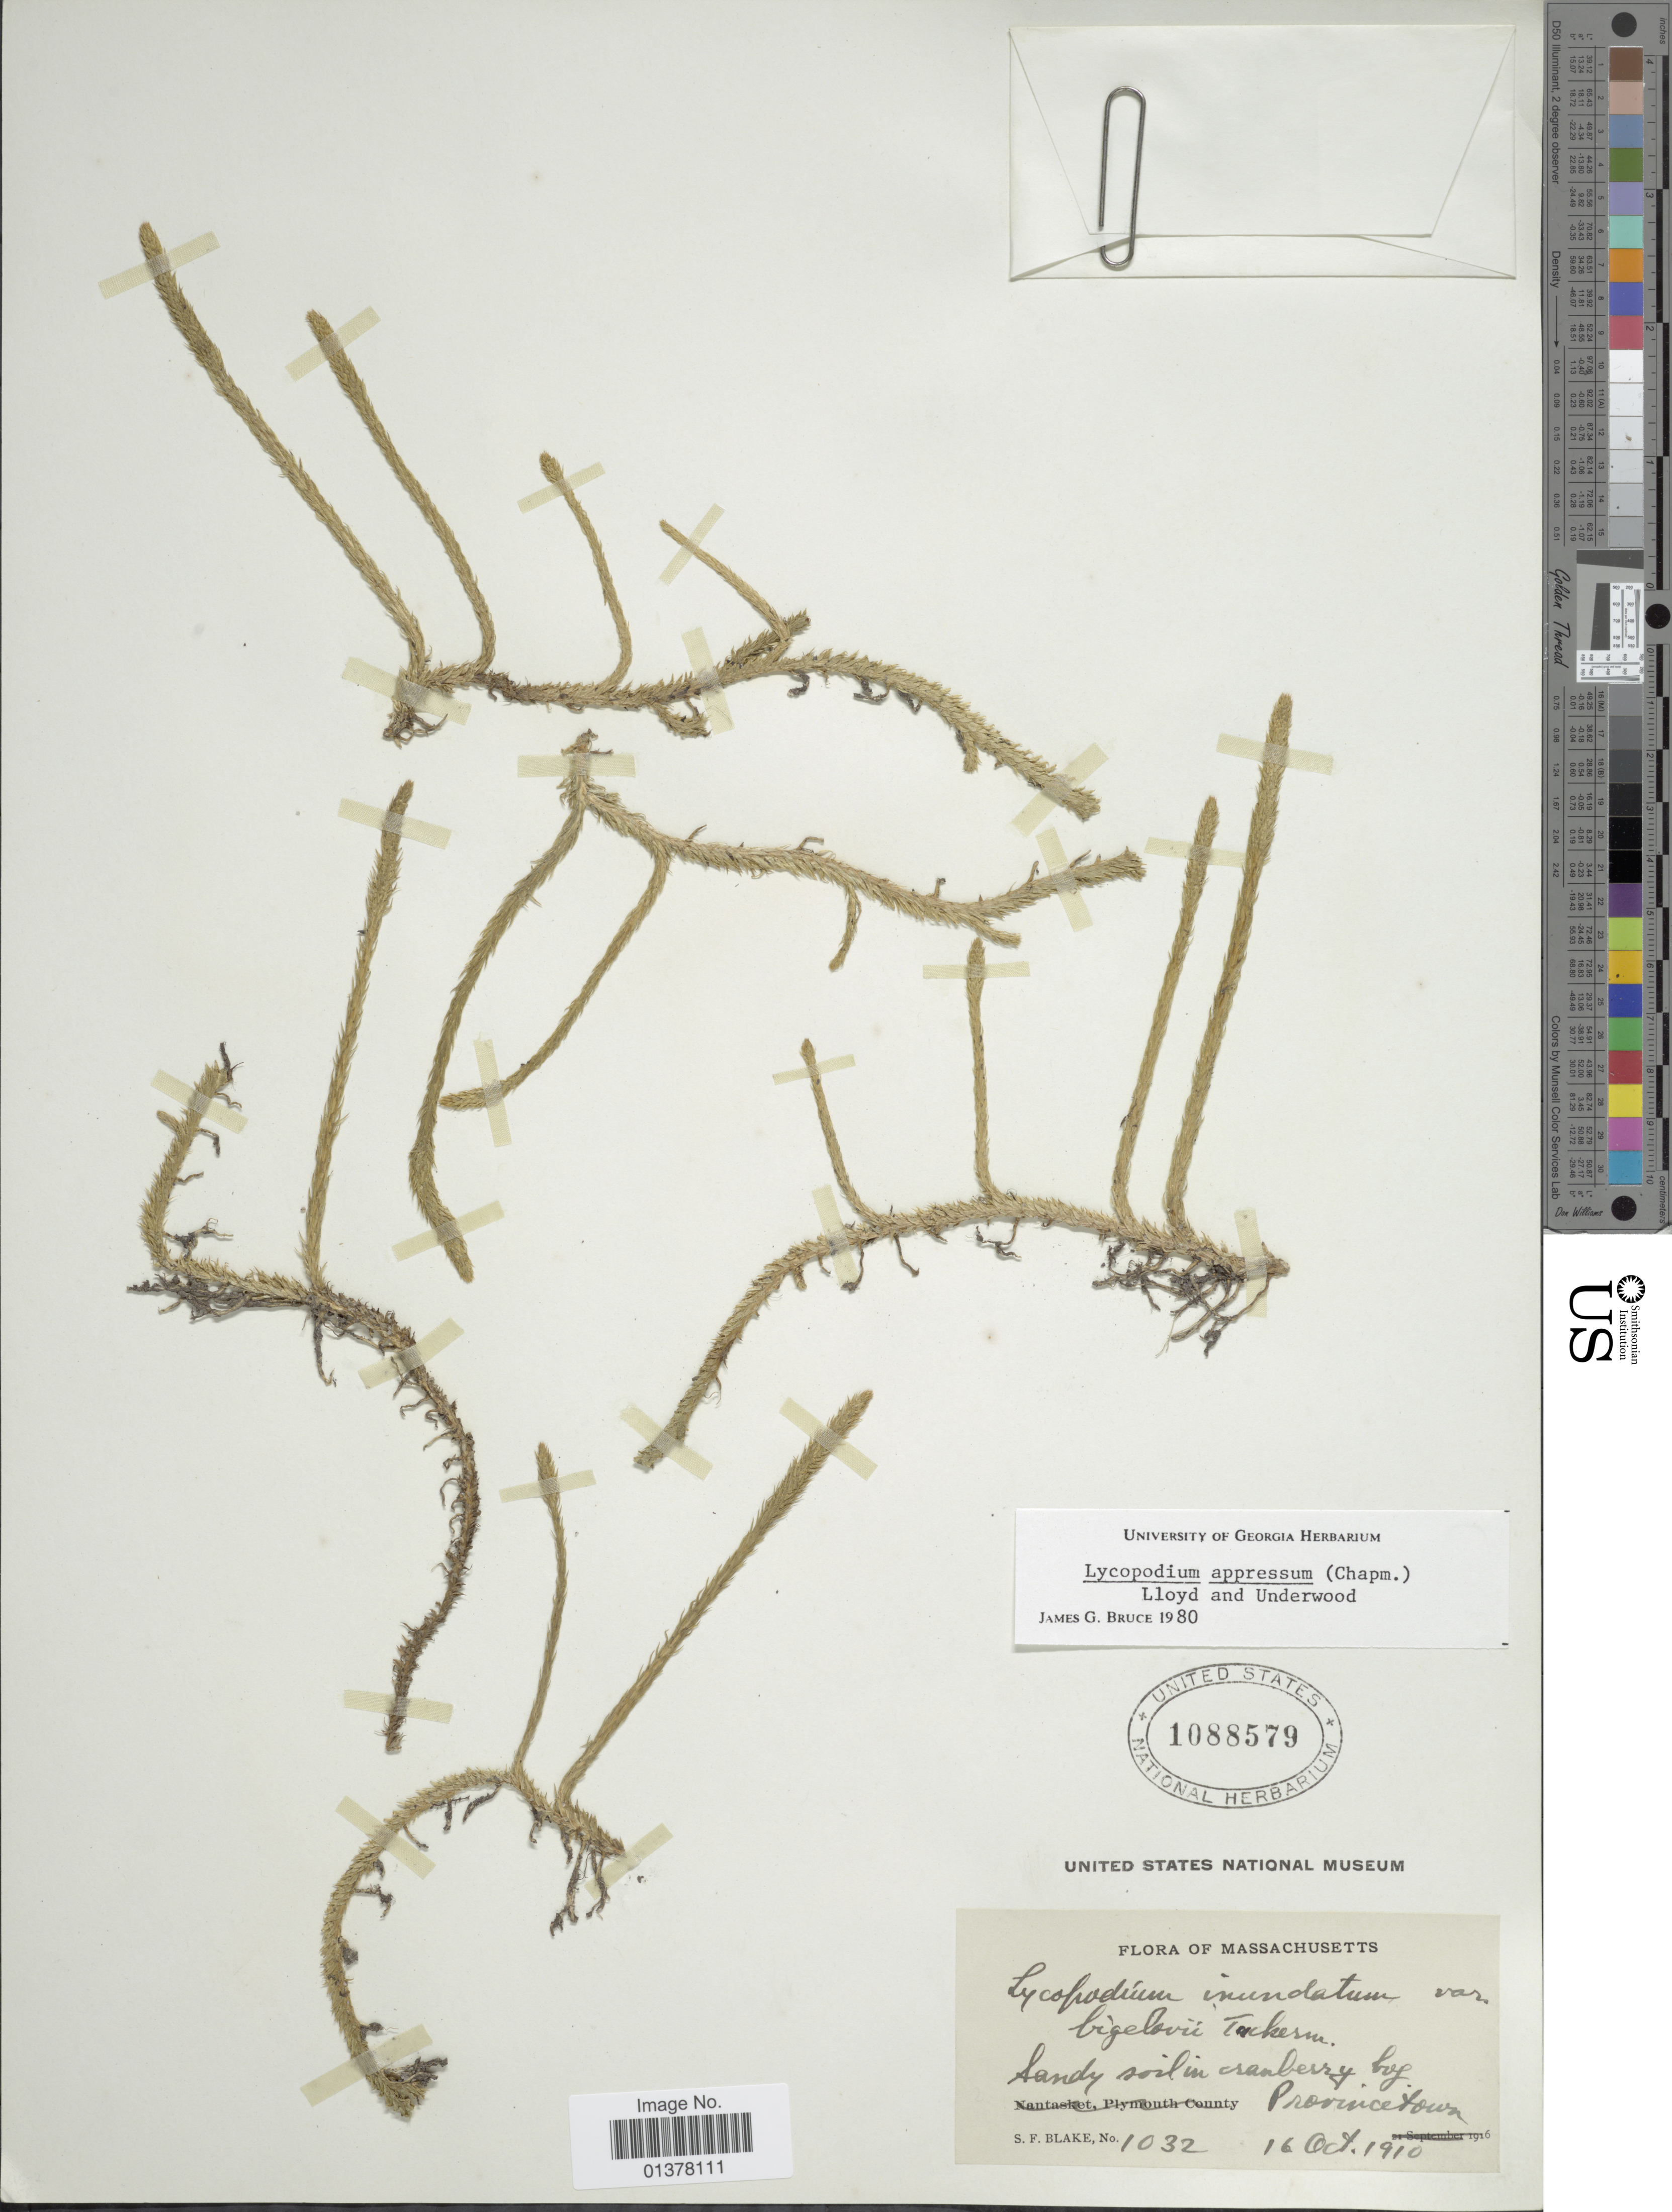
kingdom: Plantae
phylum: Tracheophyta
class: Lycopodiopsida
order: Lycopodiales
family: Lycopodiaceae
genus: Lycopodiella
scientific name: Lycopodiella appressa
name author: (Chapm.) Cranfill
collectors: S. Blake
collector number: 1032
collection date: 1910-10-16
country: United States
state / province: Massachusetts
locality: Sandy soil in cranberry bog, Provincetown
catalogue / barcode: US 1088579